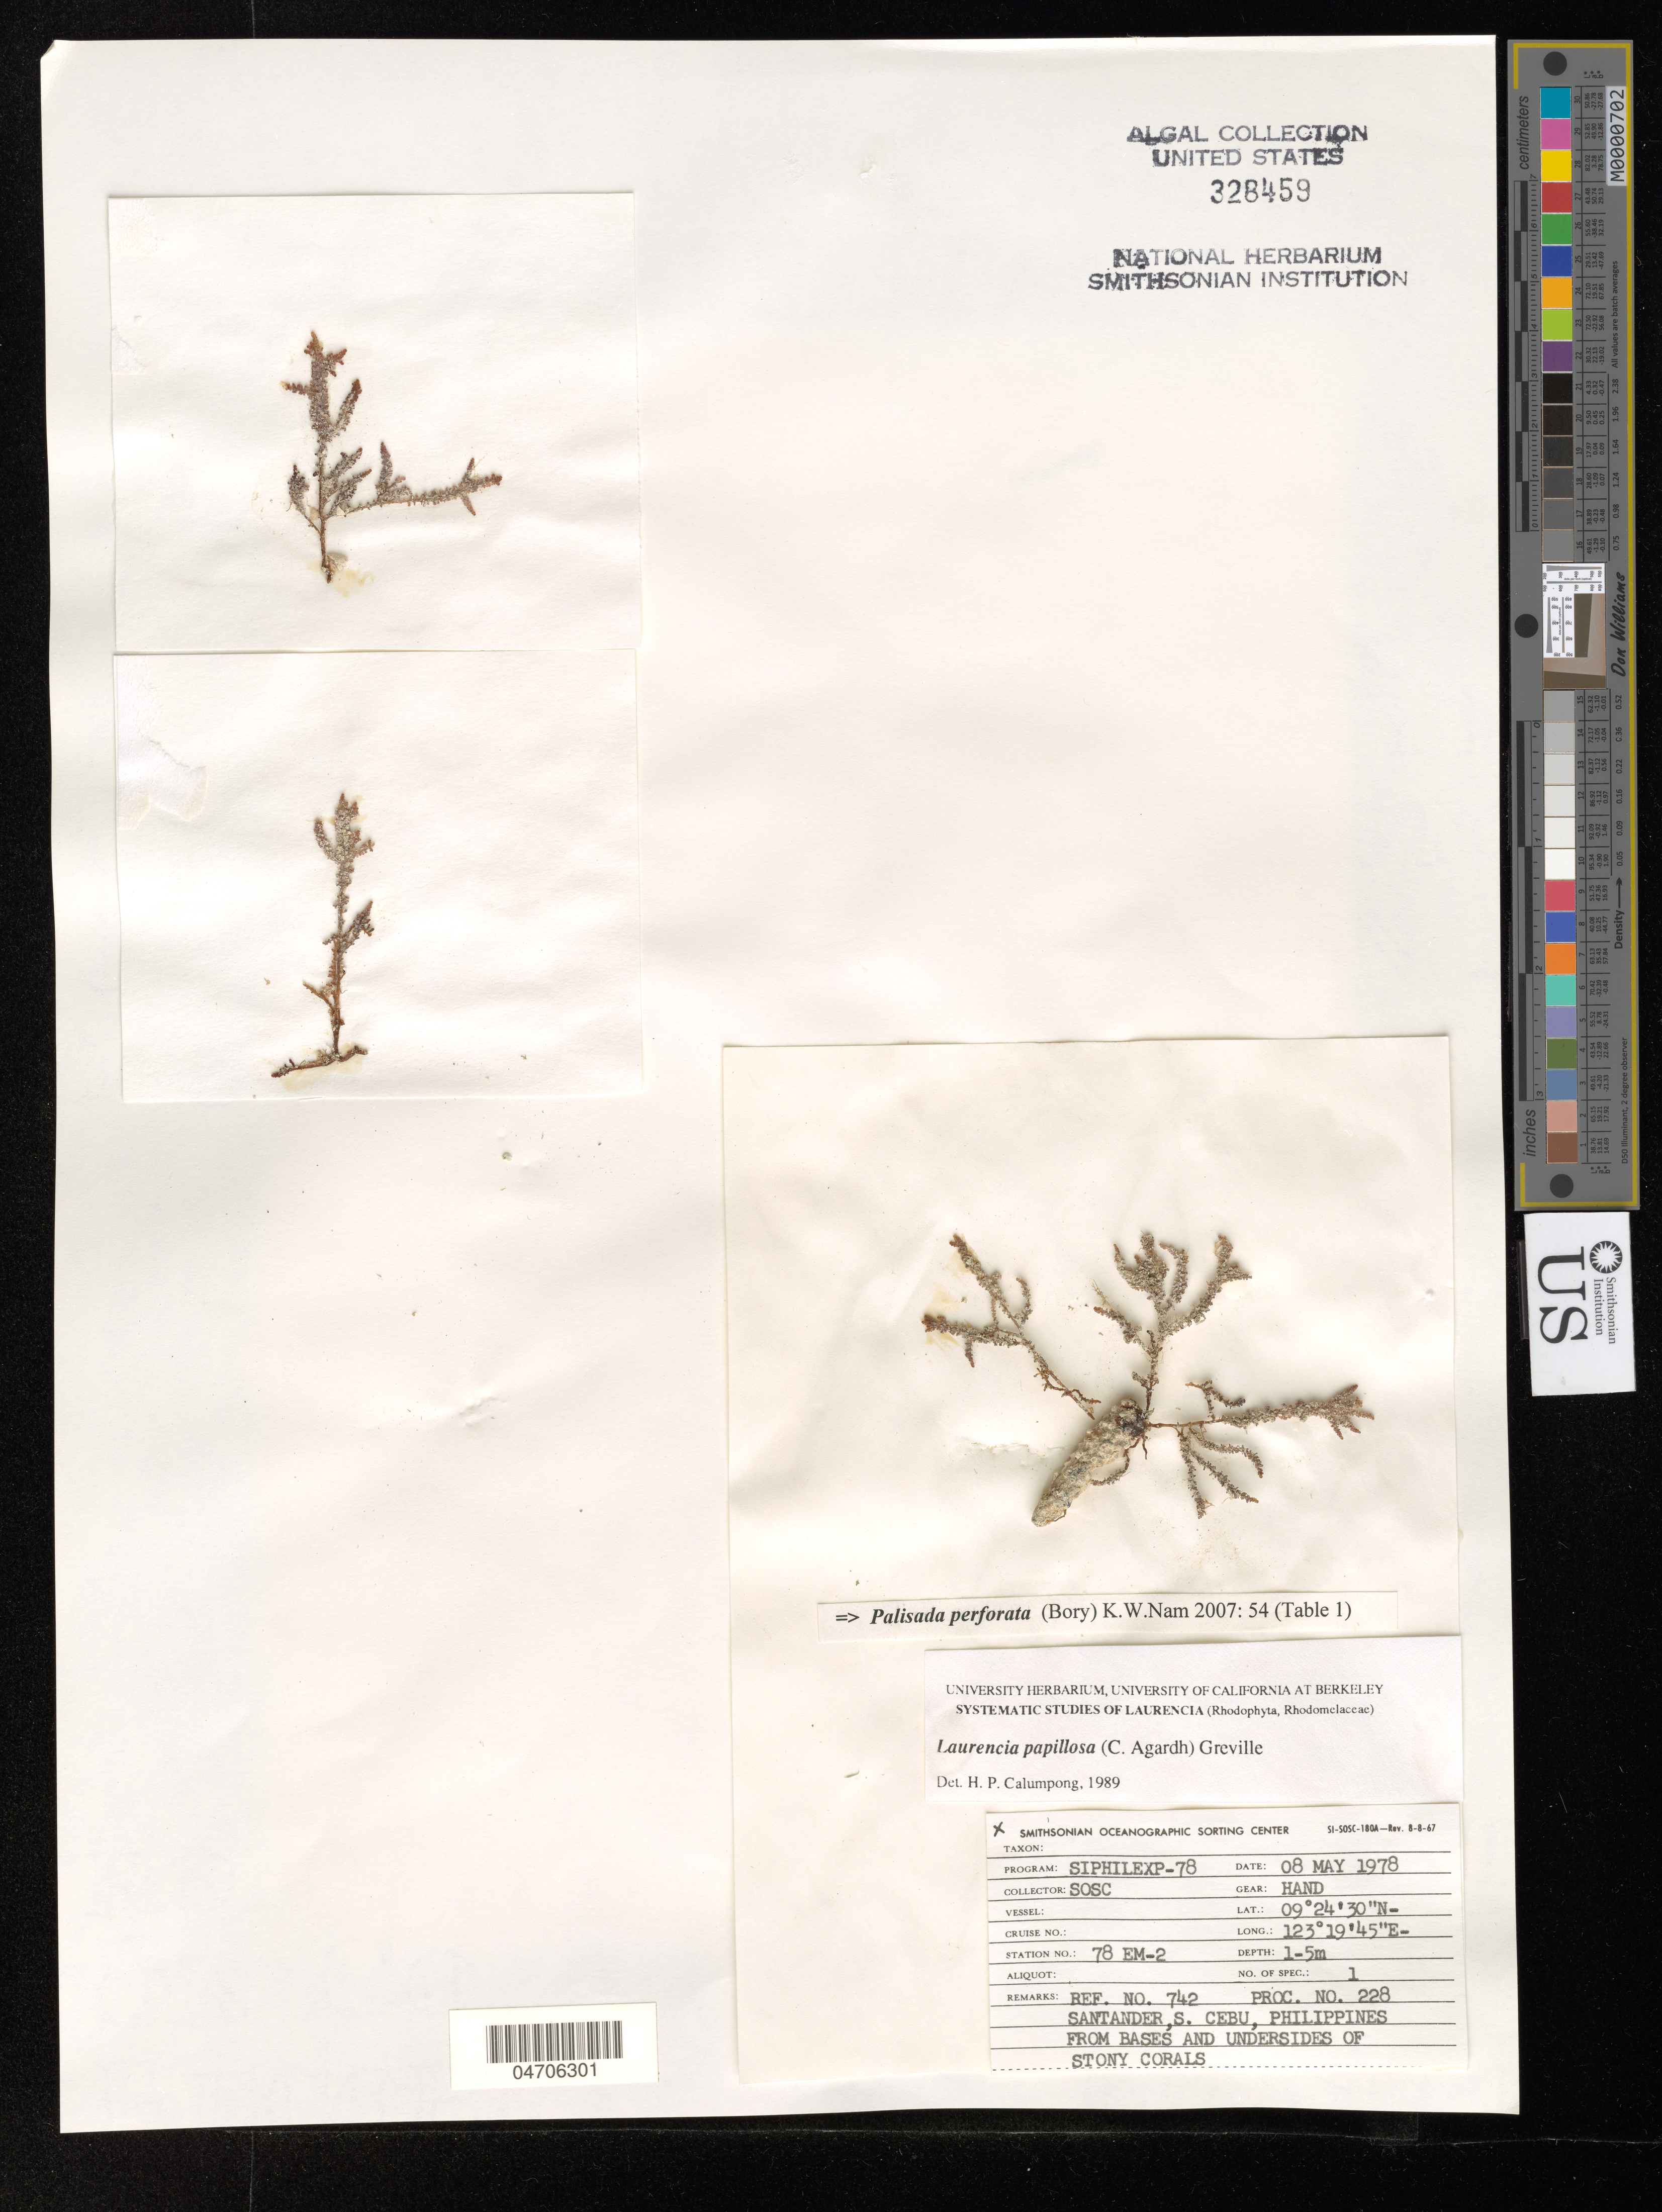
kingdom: Plantae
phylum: Rhodophyta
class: Florideophyceae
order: Ceramiales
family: Rhodomelaceae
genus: Palisada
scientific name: Palisada perforata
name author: (Bory) K.W. Nam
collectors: SOSC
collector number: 742/228?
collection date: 1978-05-08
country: Philippines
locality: Santander, S. Cebu.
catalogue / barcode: US 328459